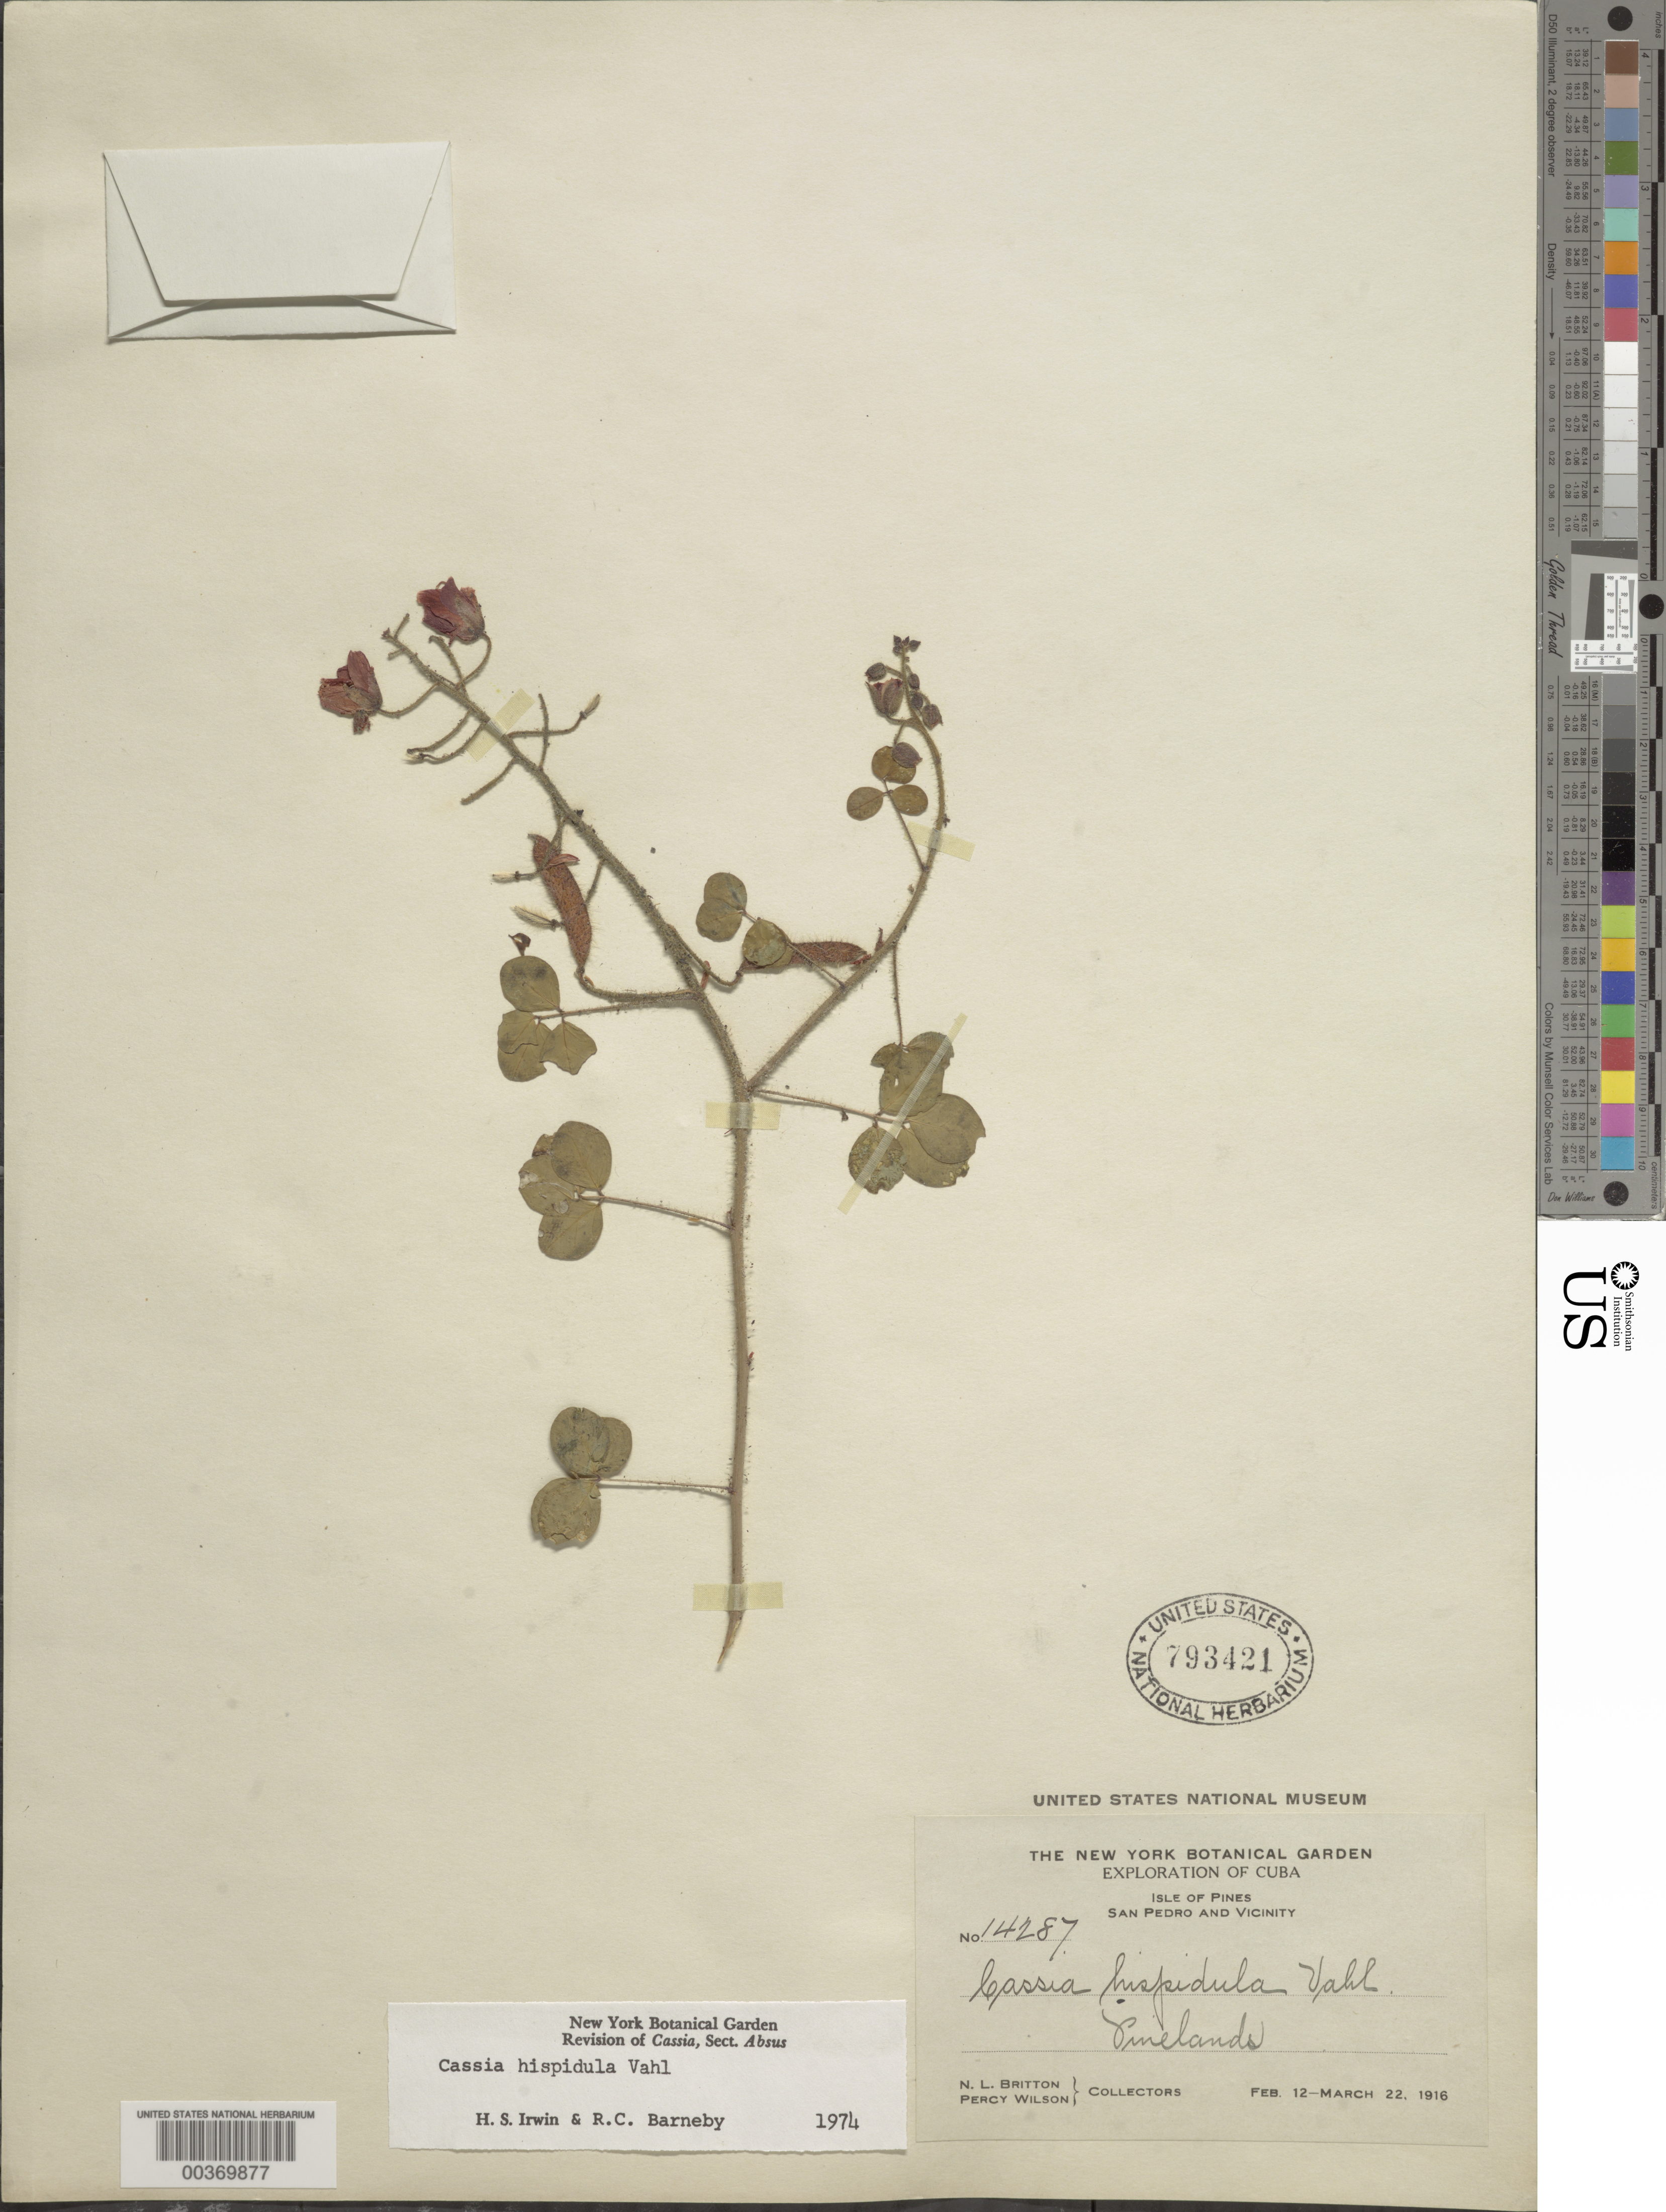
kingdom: Plantae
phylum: Tracheophyta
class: Magnoliopsida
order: Fabales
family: Fabaceae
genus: Chamaecrista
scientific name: Chamaecrista hispidula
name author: (Vahl) H.S. Irwin & Barneby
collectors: N. Britton & P. Wilson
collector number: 14287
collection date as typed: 12 Feb 1916 to 22 Mar 1916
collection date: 1916-02-12/1916-03-22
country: Cuba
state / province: Isla de La Juventud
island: Isla de La Juventud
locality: San pedro and vicinity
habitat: Pinelands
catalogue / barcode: US 793421